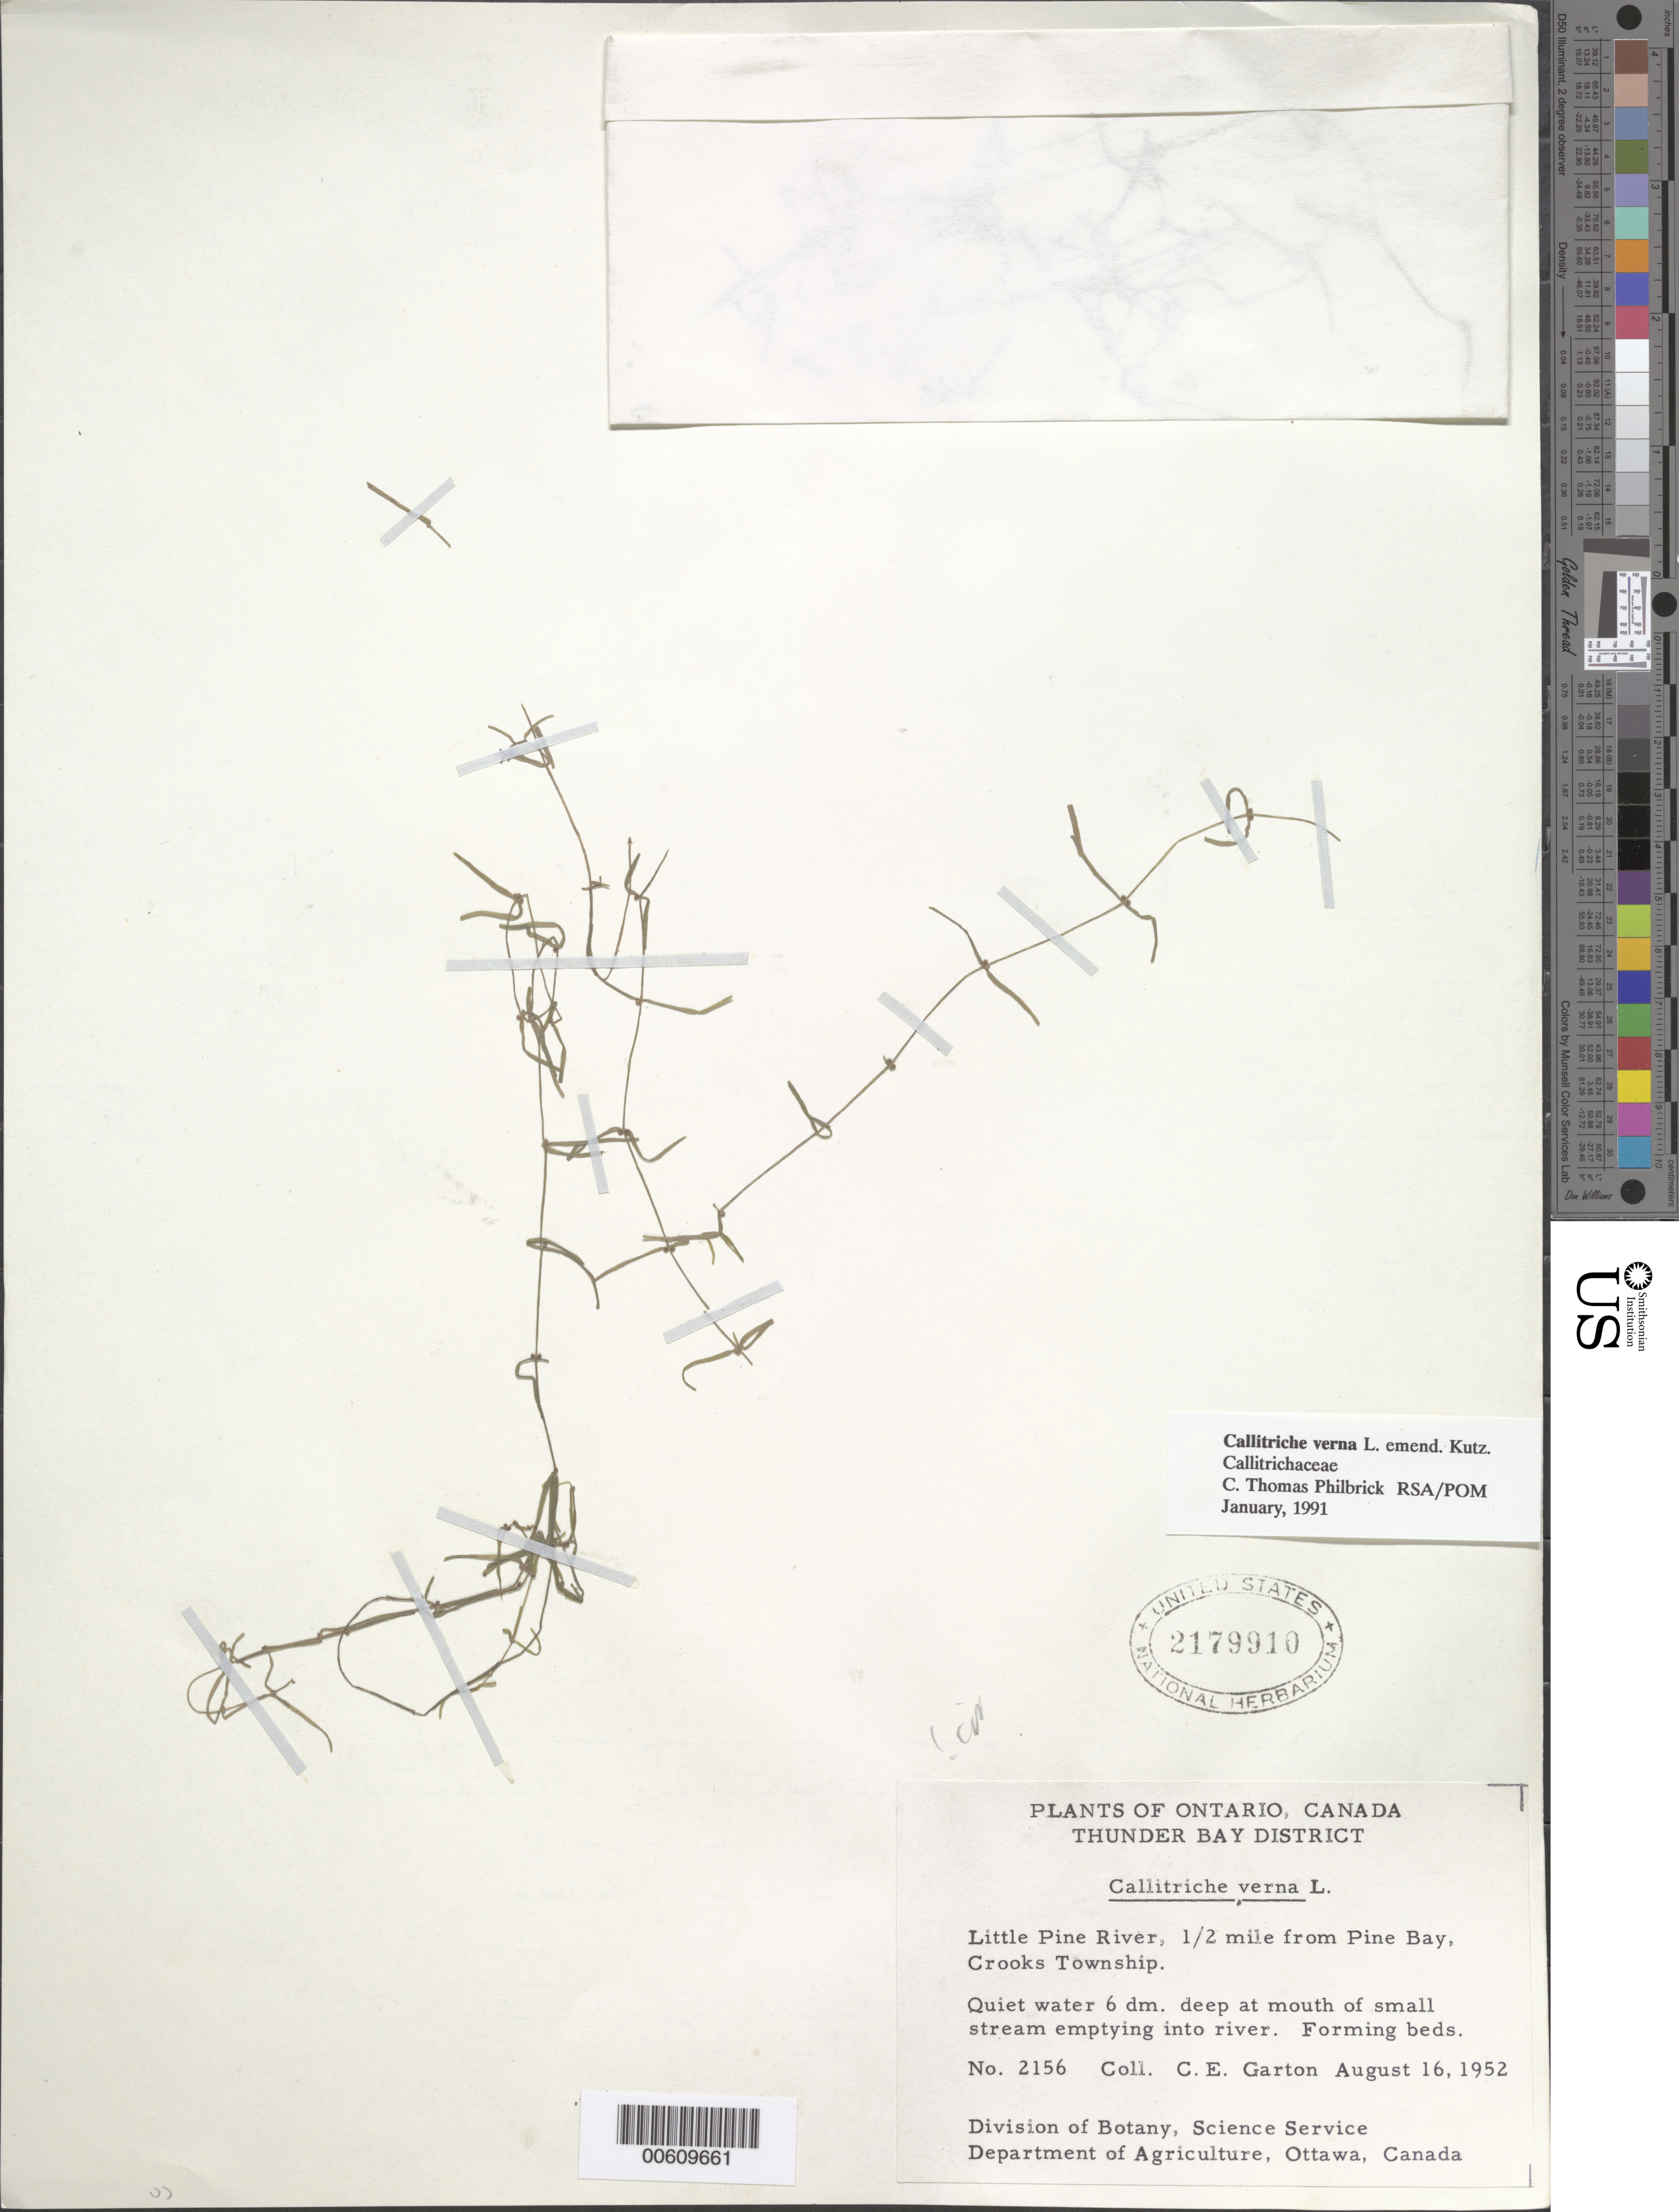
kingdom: Plantae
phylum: Tracheophyta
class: Magnoliopsida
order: Lamiales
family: Plantaginaceae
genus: Callitriche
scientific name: Callitriche verna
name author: L.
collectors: C. Garton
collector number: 2156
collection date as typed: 16 Aug 1952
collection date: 1952-08-16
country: Canada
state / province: Ontario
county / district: Thunder Bay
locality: Little Pine River, Pine Bay Crooks Township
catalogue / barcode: US 2179910